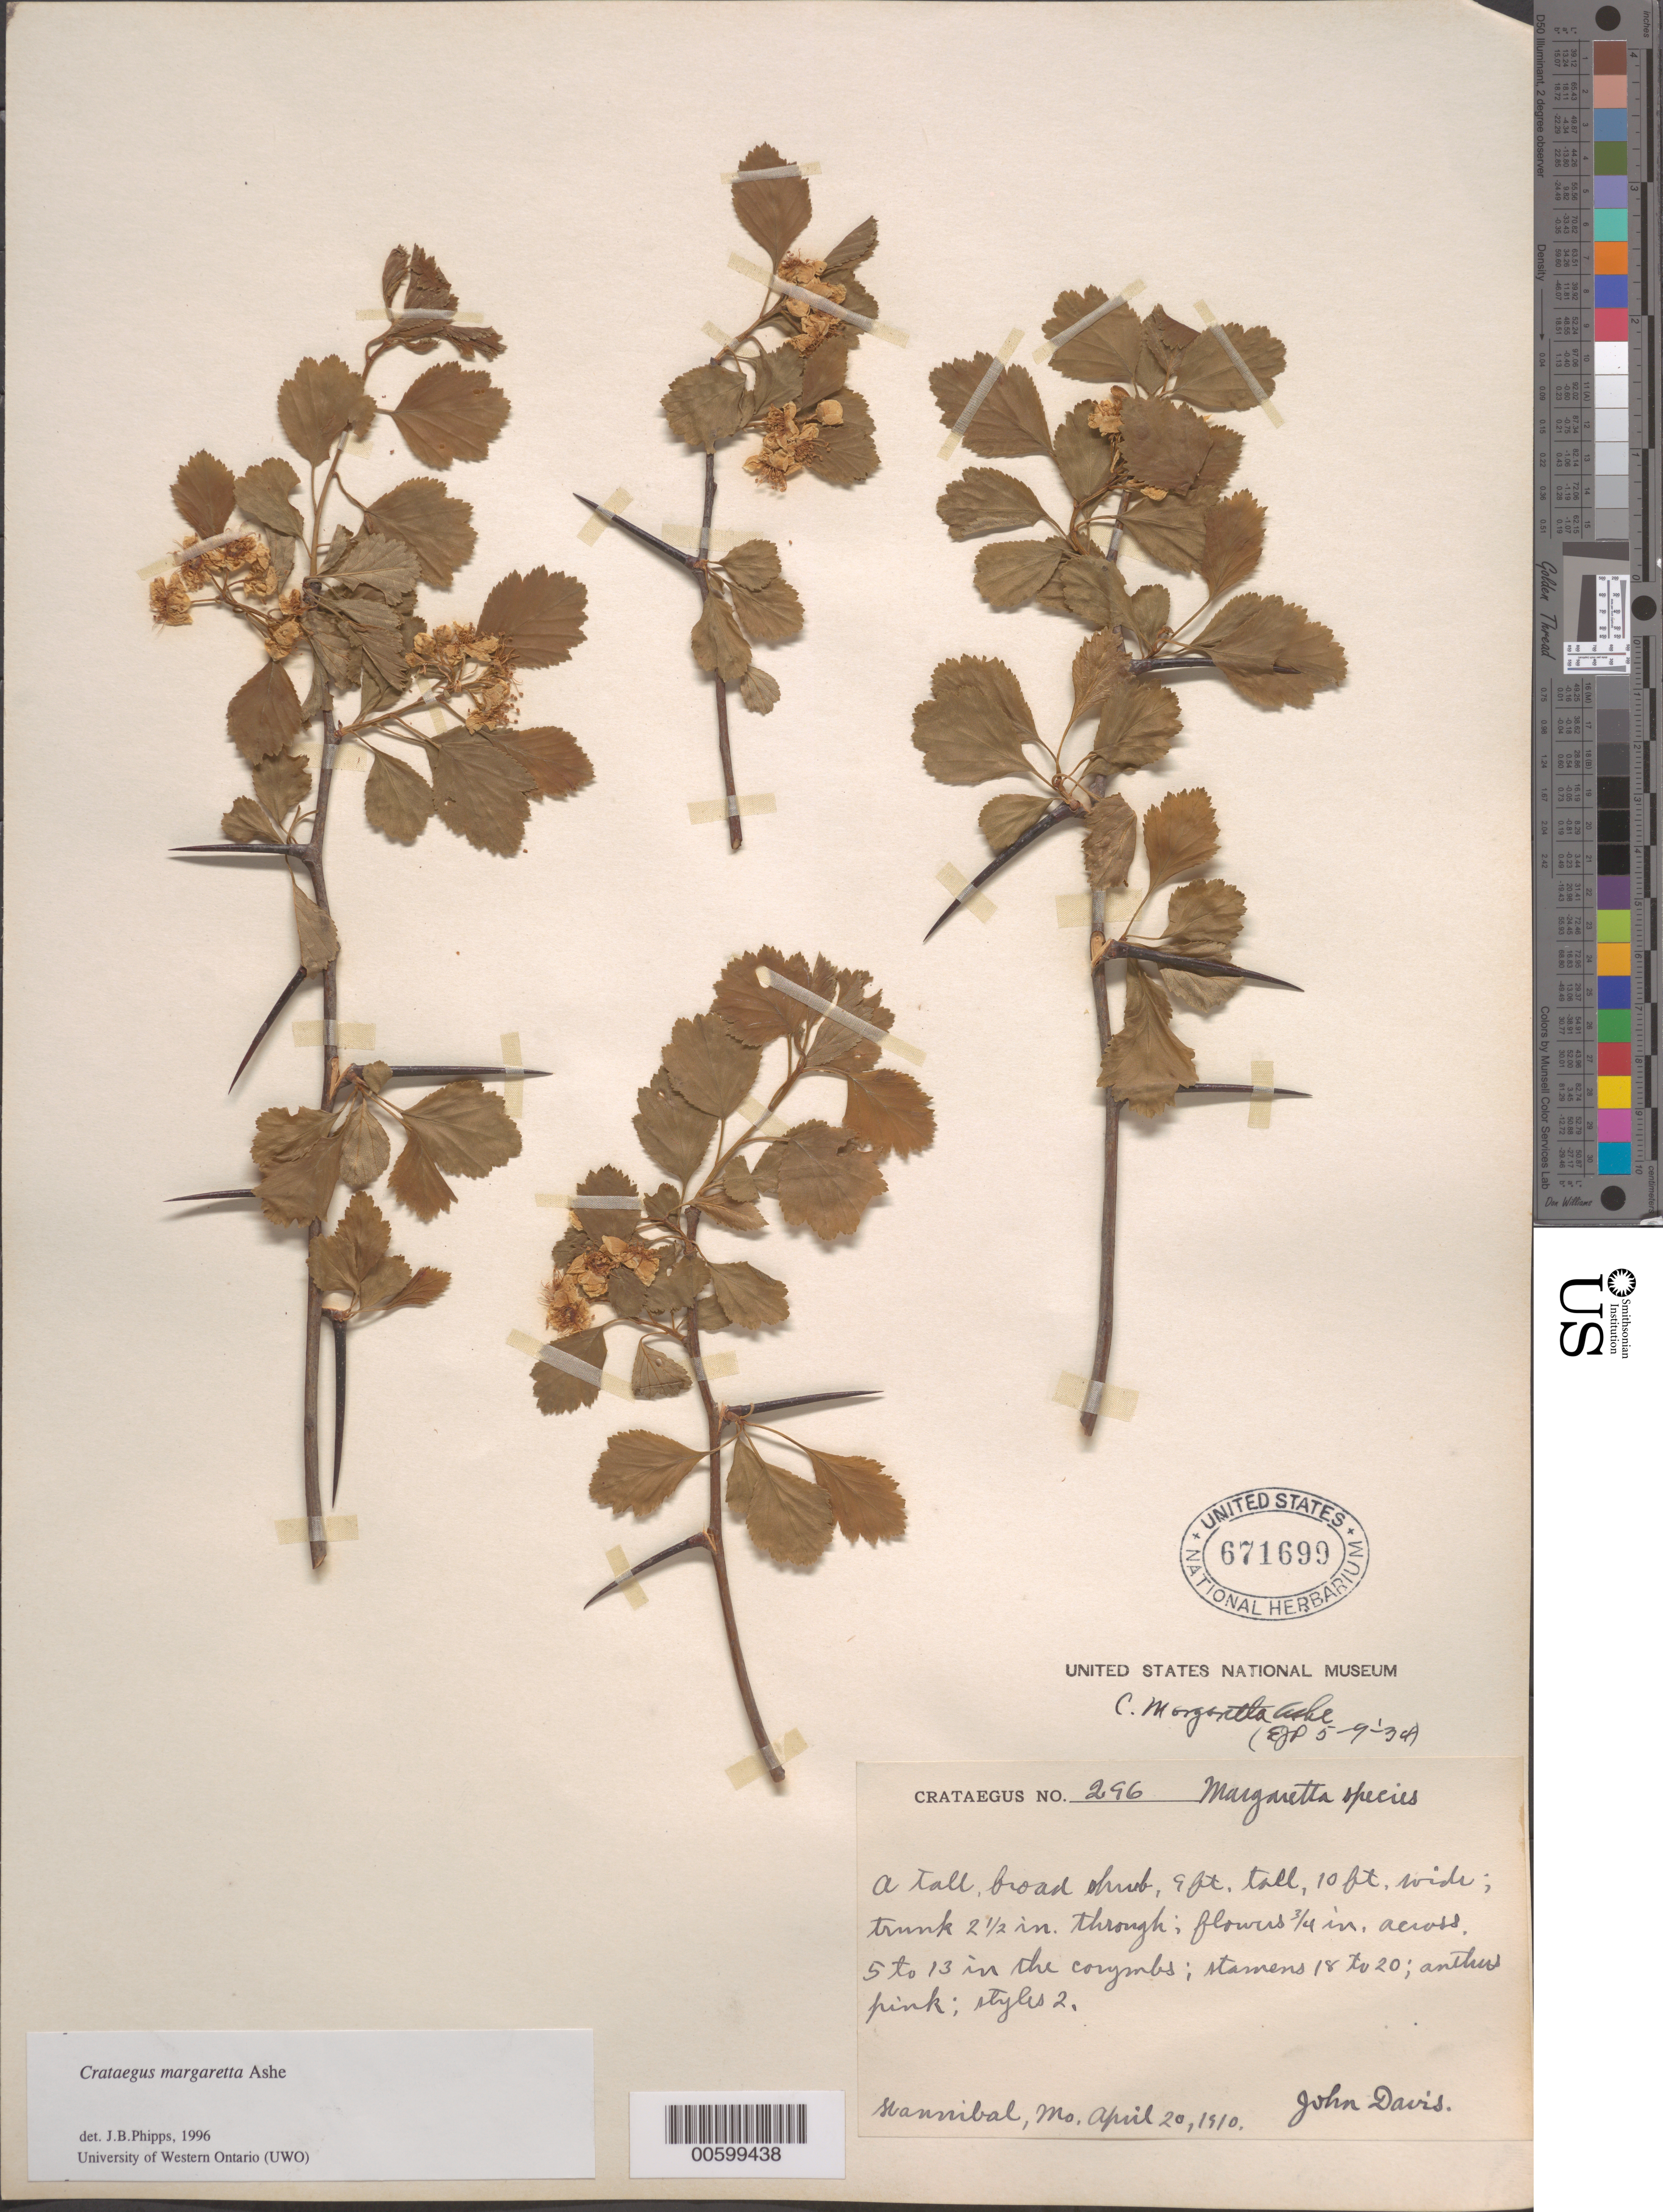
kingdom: Plantae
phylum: Tracheophyta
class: Magnoliopsida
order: Rosales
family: Rosaceae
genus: Crataegus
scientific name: Crataegus margarettae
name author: Ashe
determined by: Palmer, E. J.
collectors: J. Davis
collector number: Crataegus no 296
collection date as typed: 20 Apr 1910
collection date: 1910-04-20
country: United States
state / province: Missouri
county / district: Marion / Ralls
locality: Hannibal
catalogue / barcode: US 671699